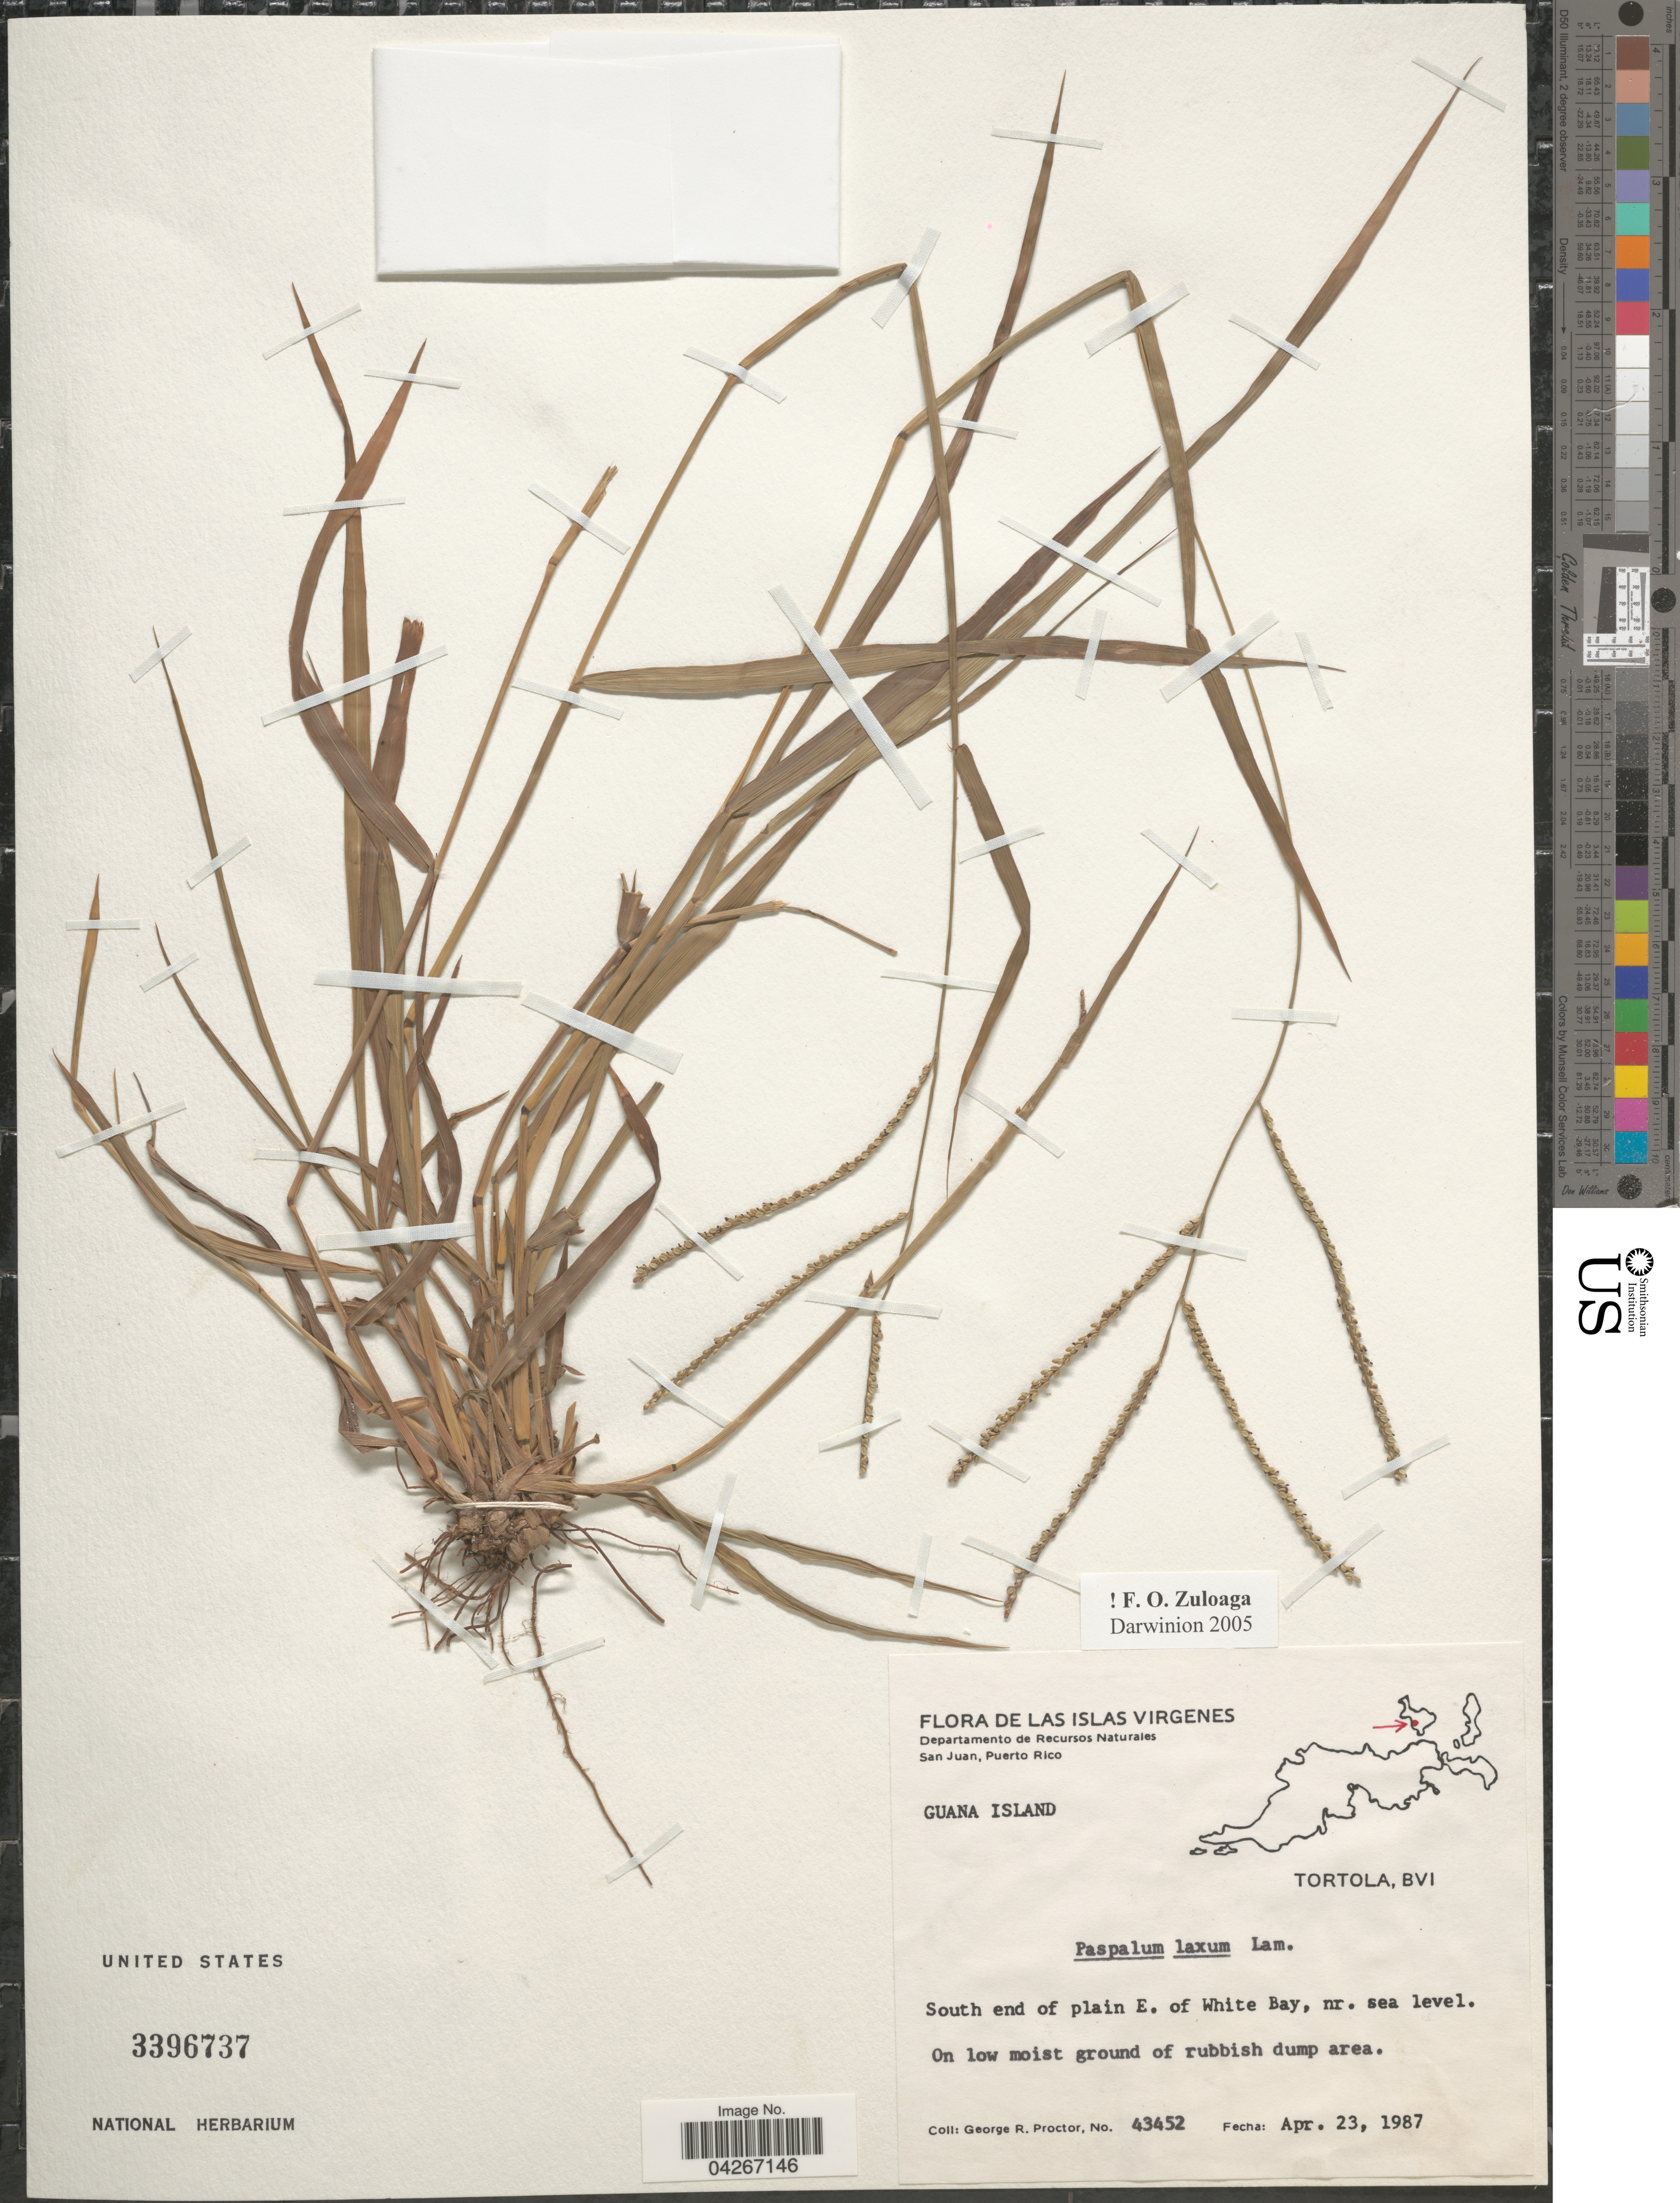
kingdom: Plantae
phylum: Tracheophyta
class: Liliopsida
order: Poales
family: Poaceae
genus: Paspalum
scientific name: Paspalum laxum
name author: Lam.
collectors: G. R. Proctor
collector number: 43452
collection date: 1987-04-23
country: U.S. Virgin Islands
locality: Departamento de Recursos Naturales. Guana Island. Tortola, BVI. South end of plain E. of White Bay.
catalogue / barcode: US 3396737